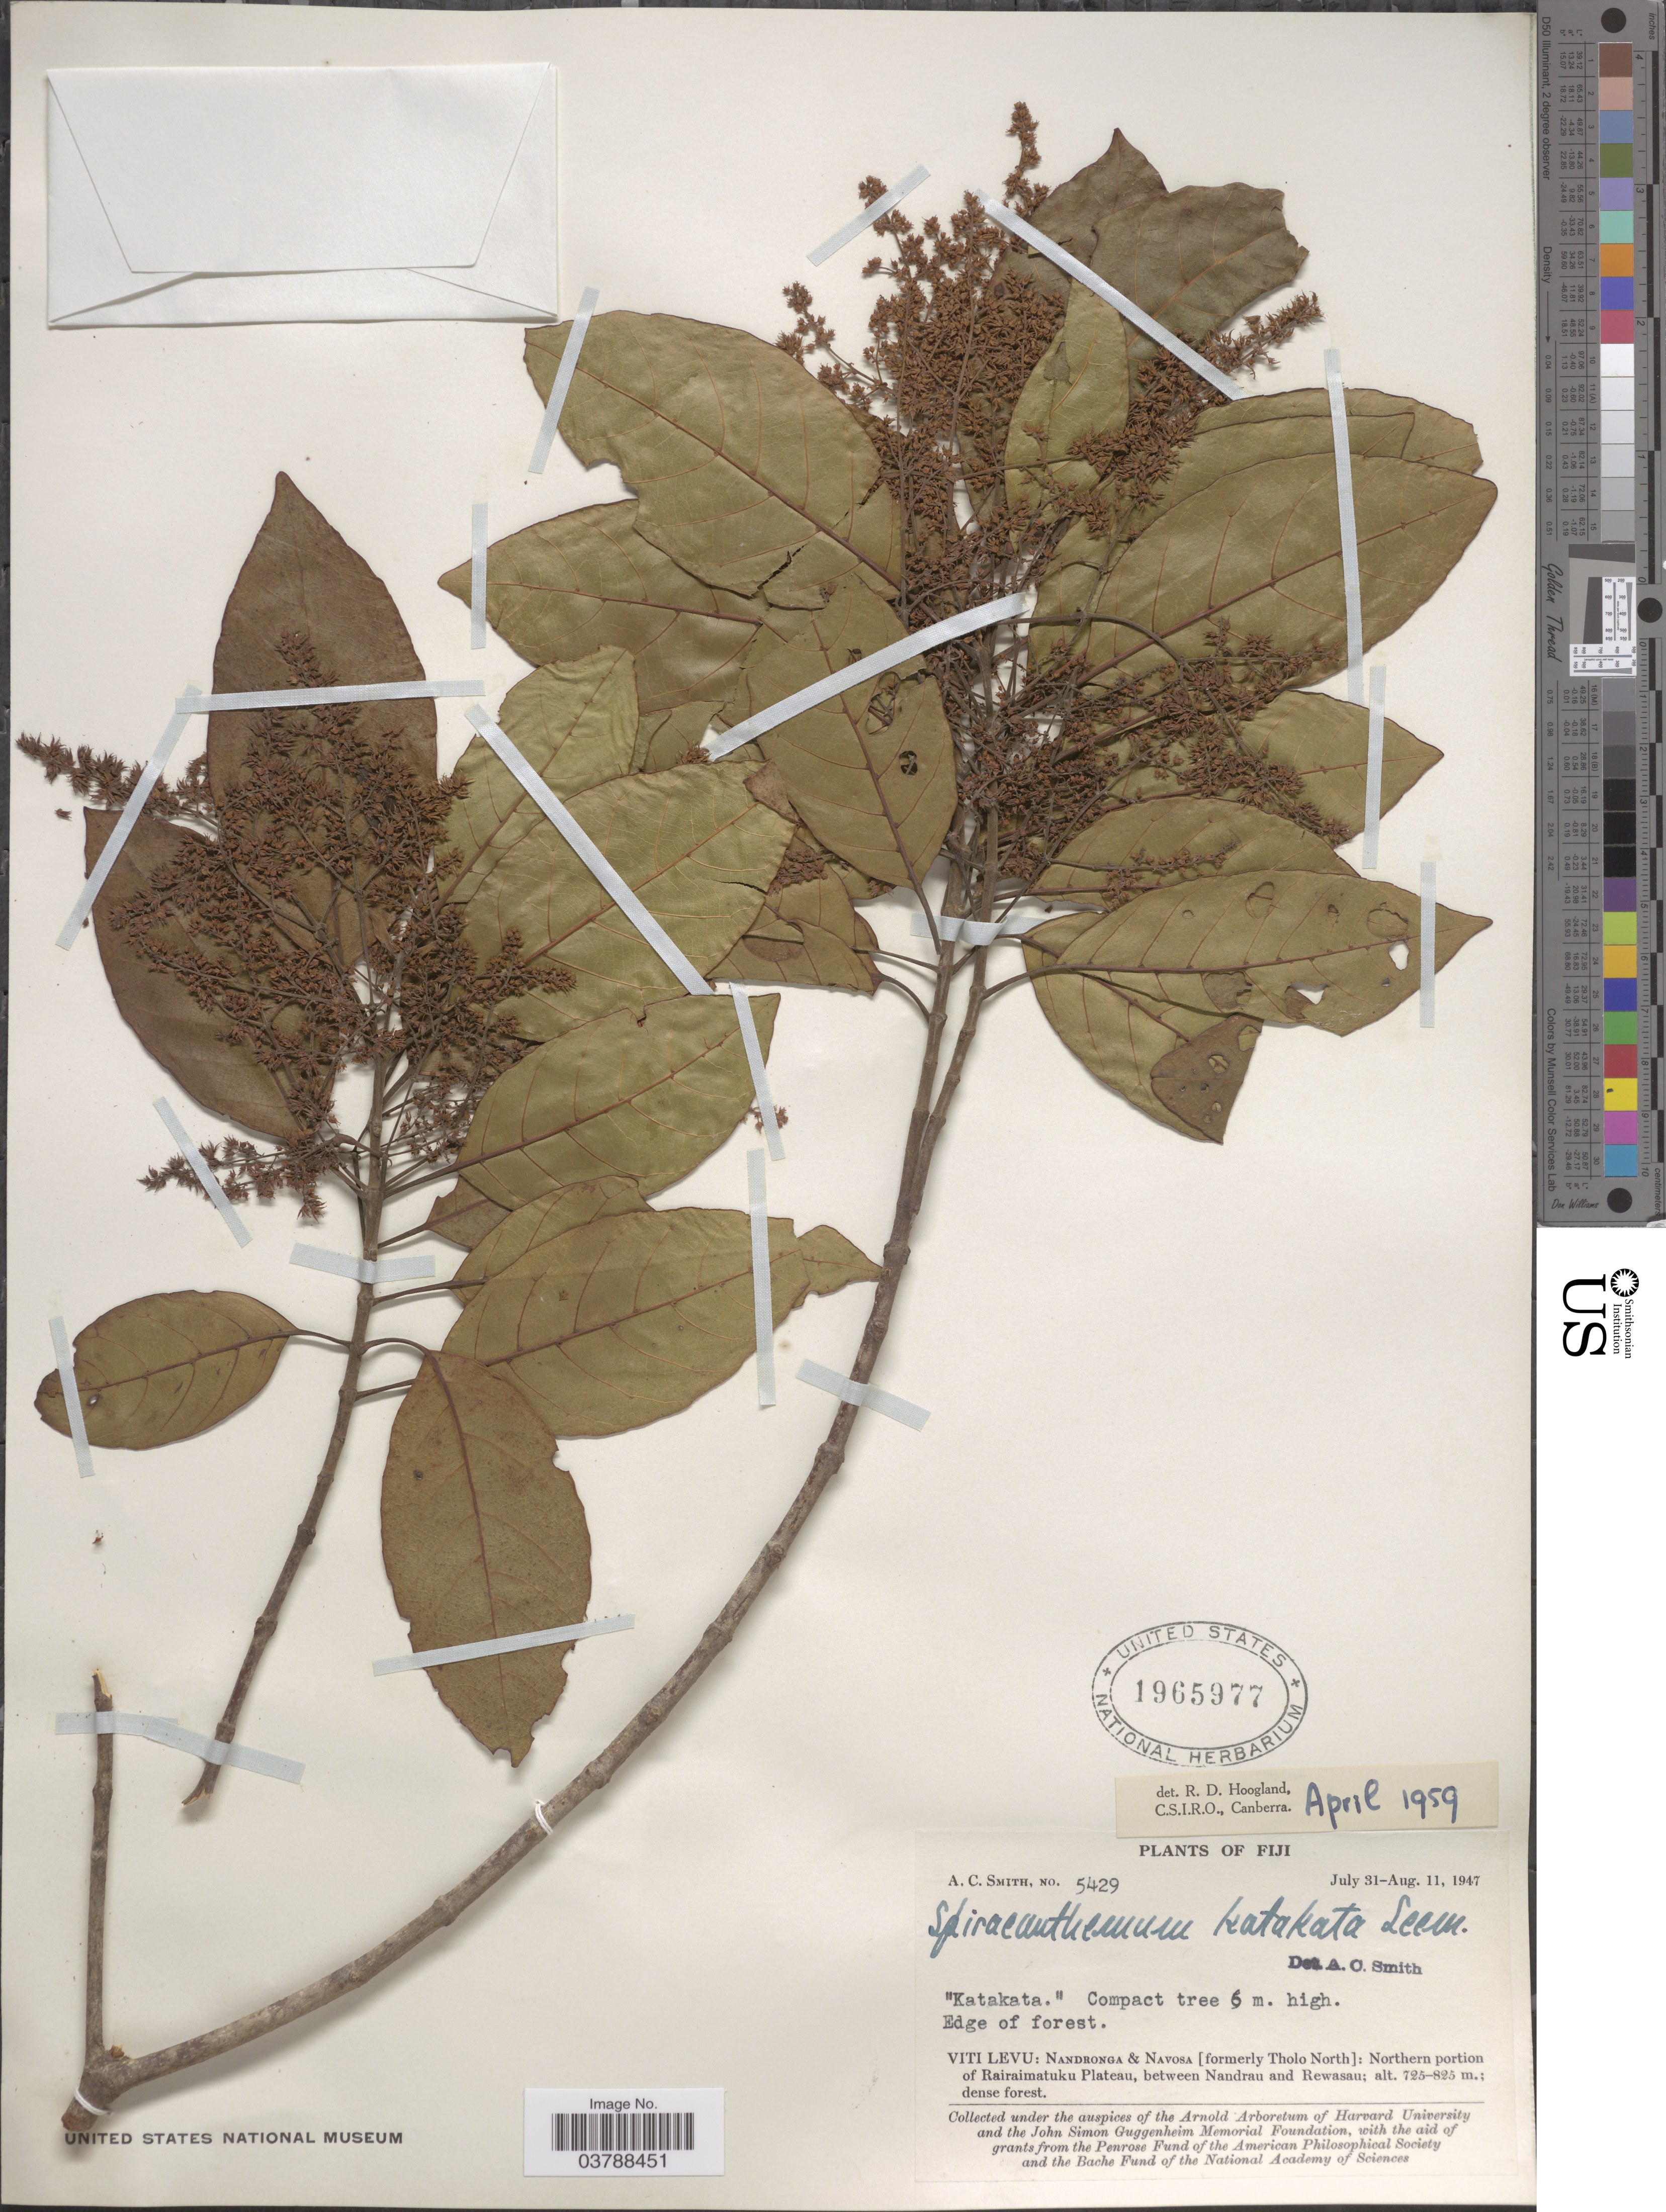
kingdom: Plantae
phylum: Tracheophyta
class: Magnoliopsida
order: Oxalidales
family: Cunoniaceae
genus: Spiraeanthemum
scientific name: Spiraeanthemum katakata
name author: Seem.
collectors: A. C. Smith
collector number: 5429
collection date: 1947-07-31/1947-08-11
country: Fiji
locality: Viti Levu: Nandronga & Navosa [ formerly Tholo North]: Northern portion of Rairaimatuku Plateau, between Nandrau and Rewasau.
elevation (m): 725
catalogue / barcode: US 1965977